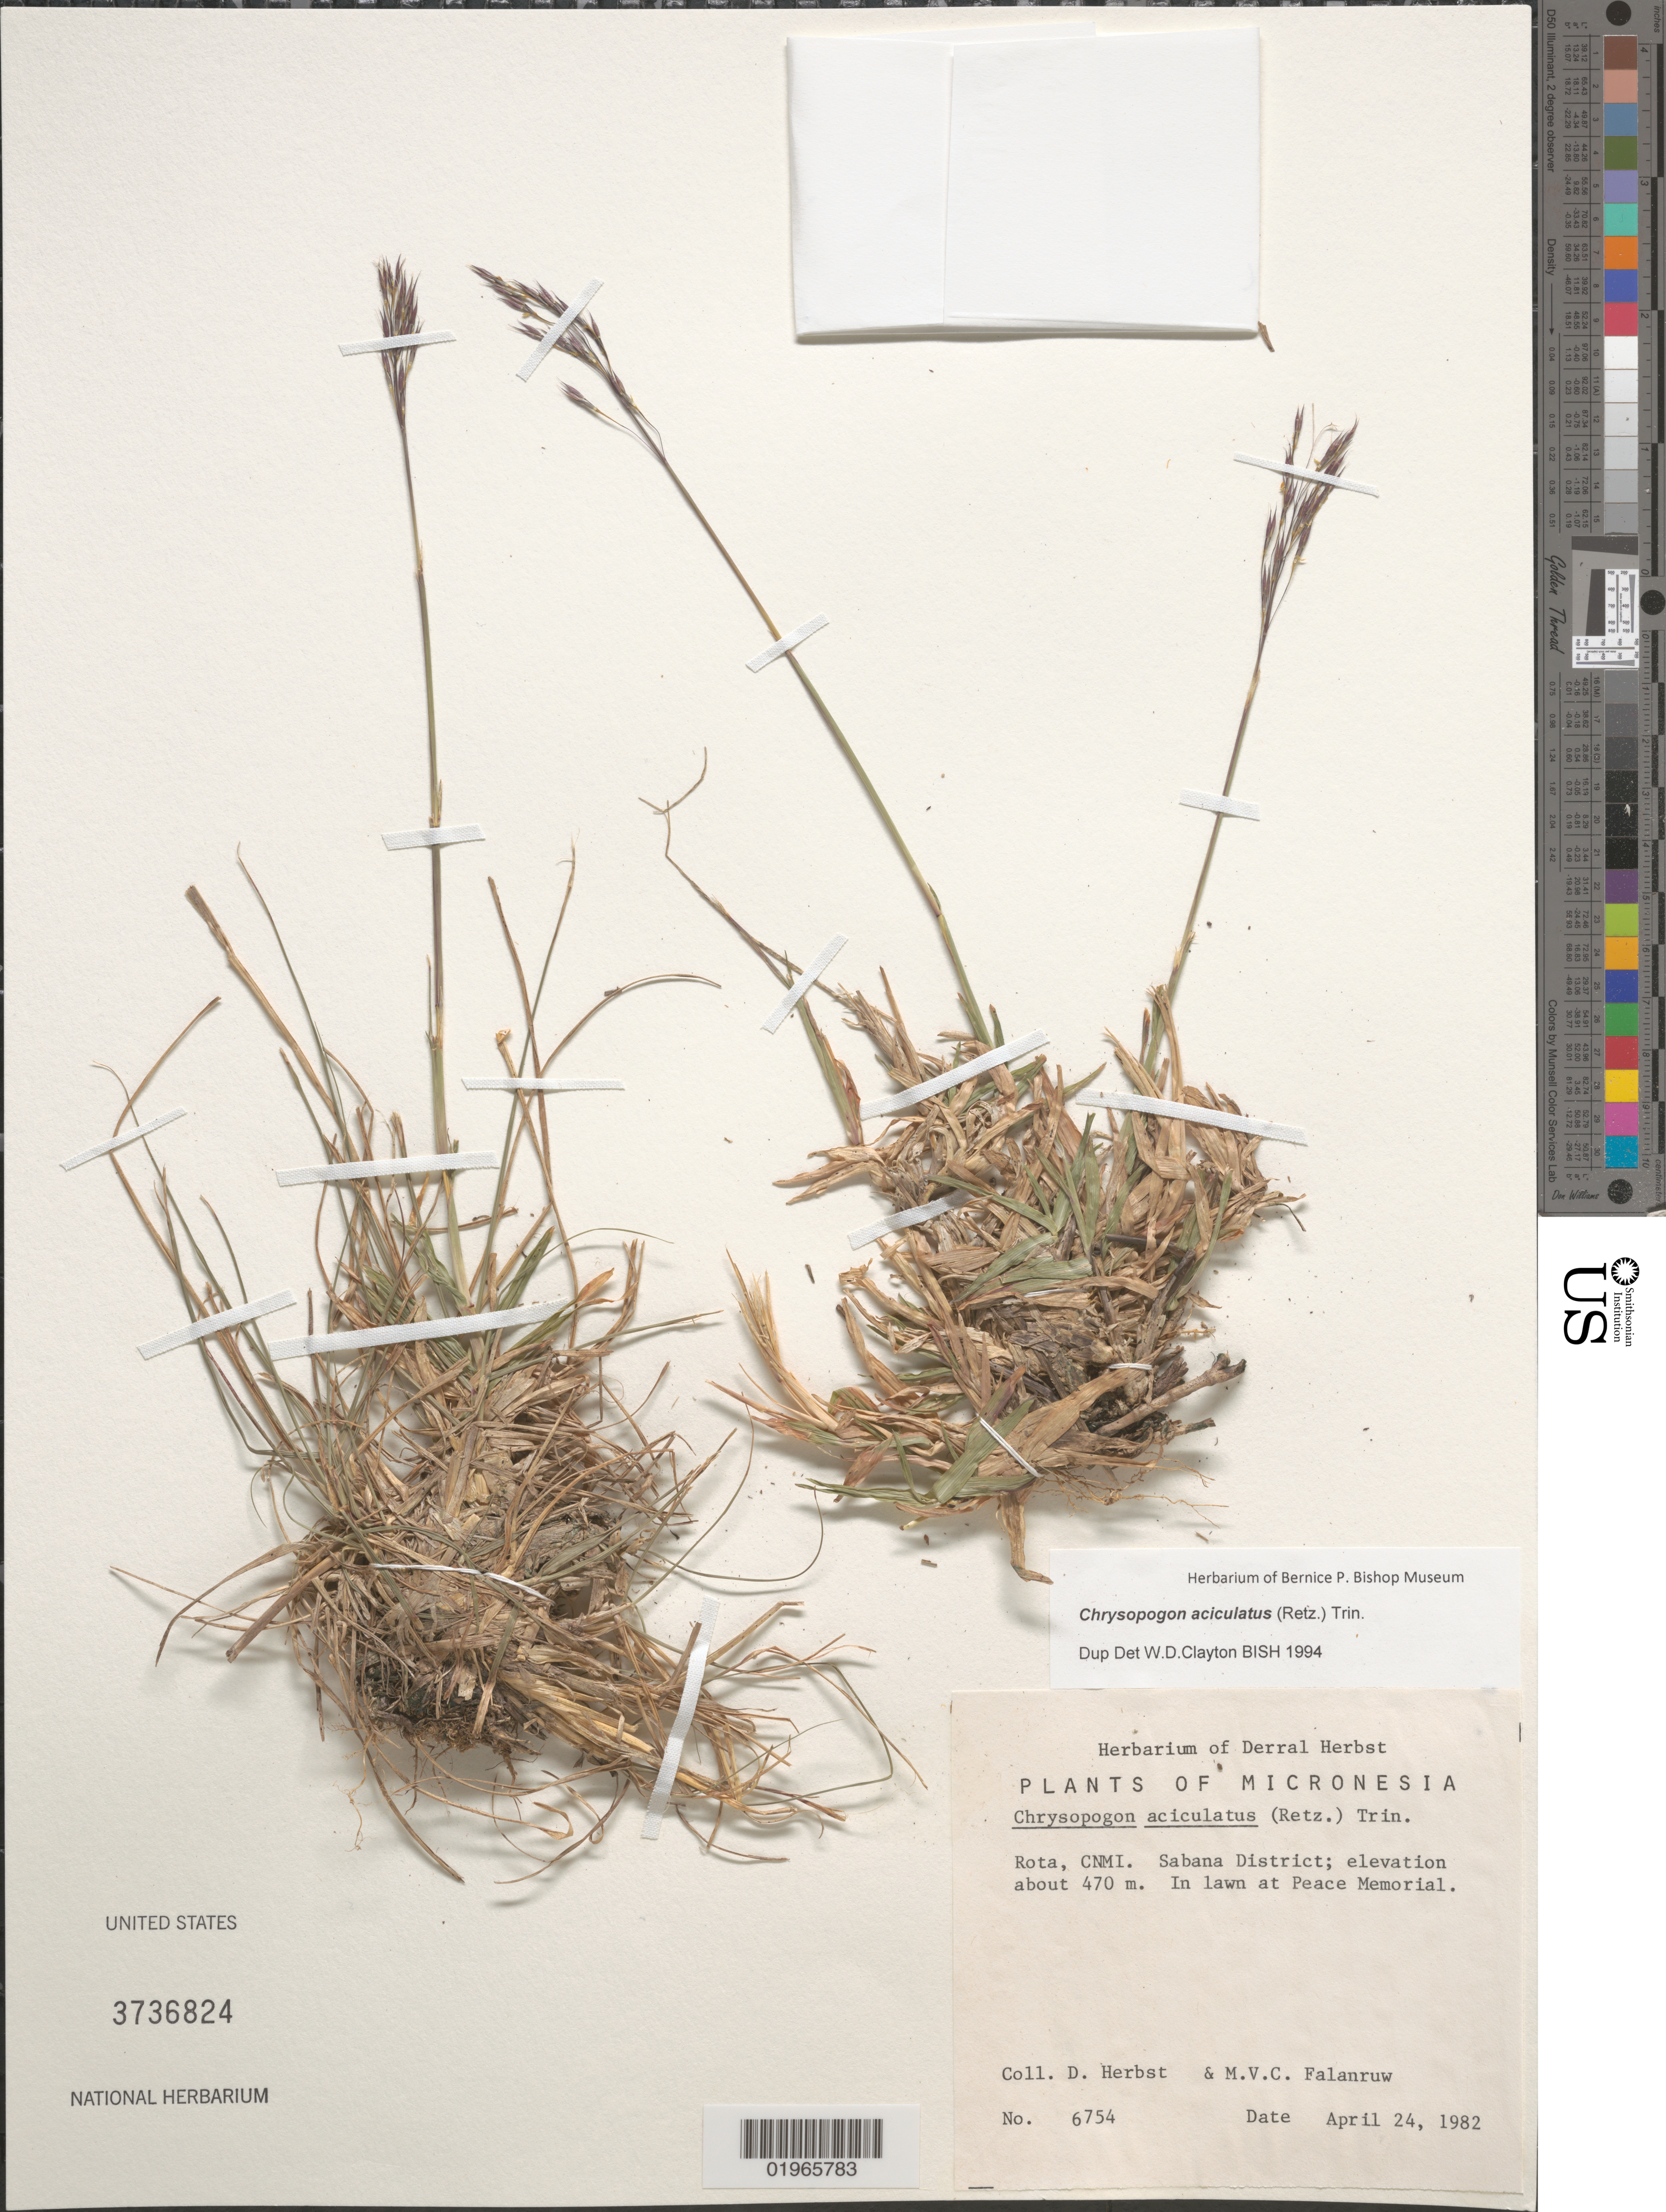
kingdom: Plantae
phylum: Tracheophyta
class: Liliopsida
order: Poales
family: Poaceae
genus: Chrysopogon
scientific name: Chrysopogon aciculatus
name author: (Retz.) Trin.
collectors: D. Herbst & M. V. Falanruw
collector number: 6754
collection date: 1982-04-24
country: Northern Mariana Islands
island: Rota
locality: Rota, CNMI, Sabana District, Peace Memorial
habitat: Lawn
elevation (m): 470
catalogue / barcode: US 3736824